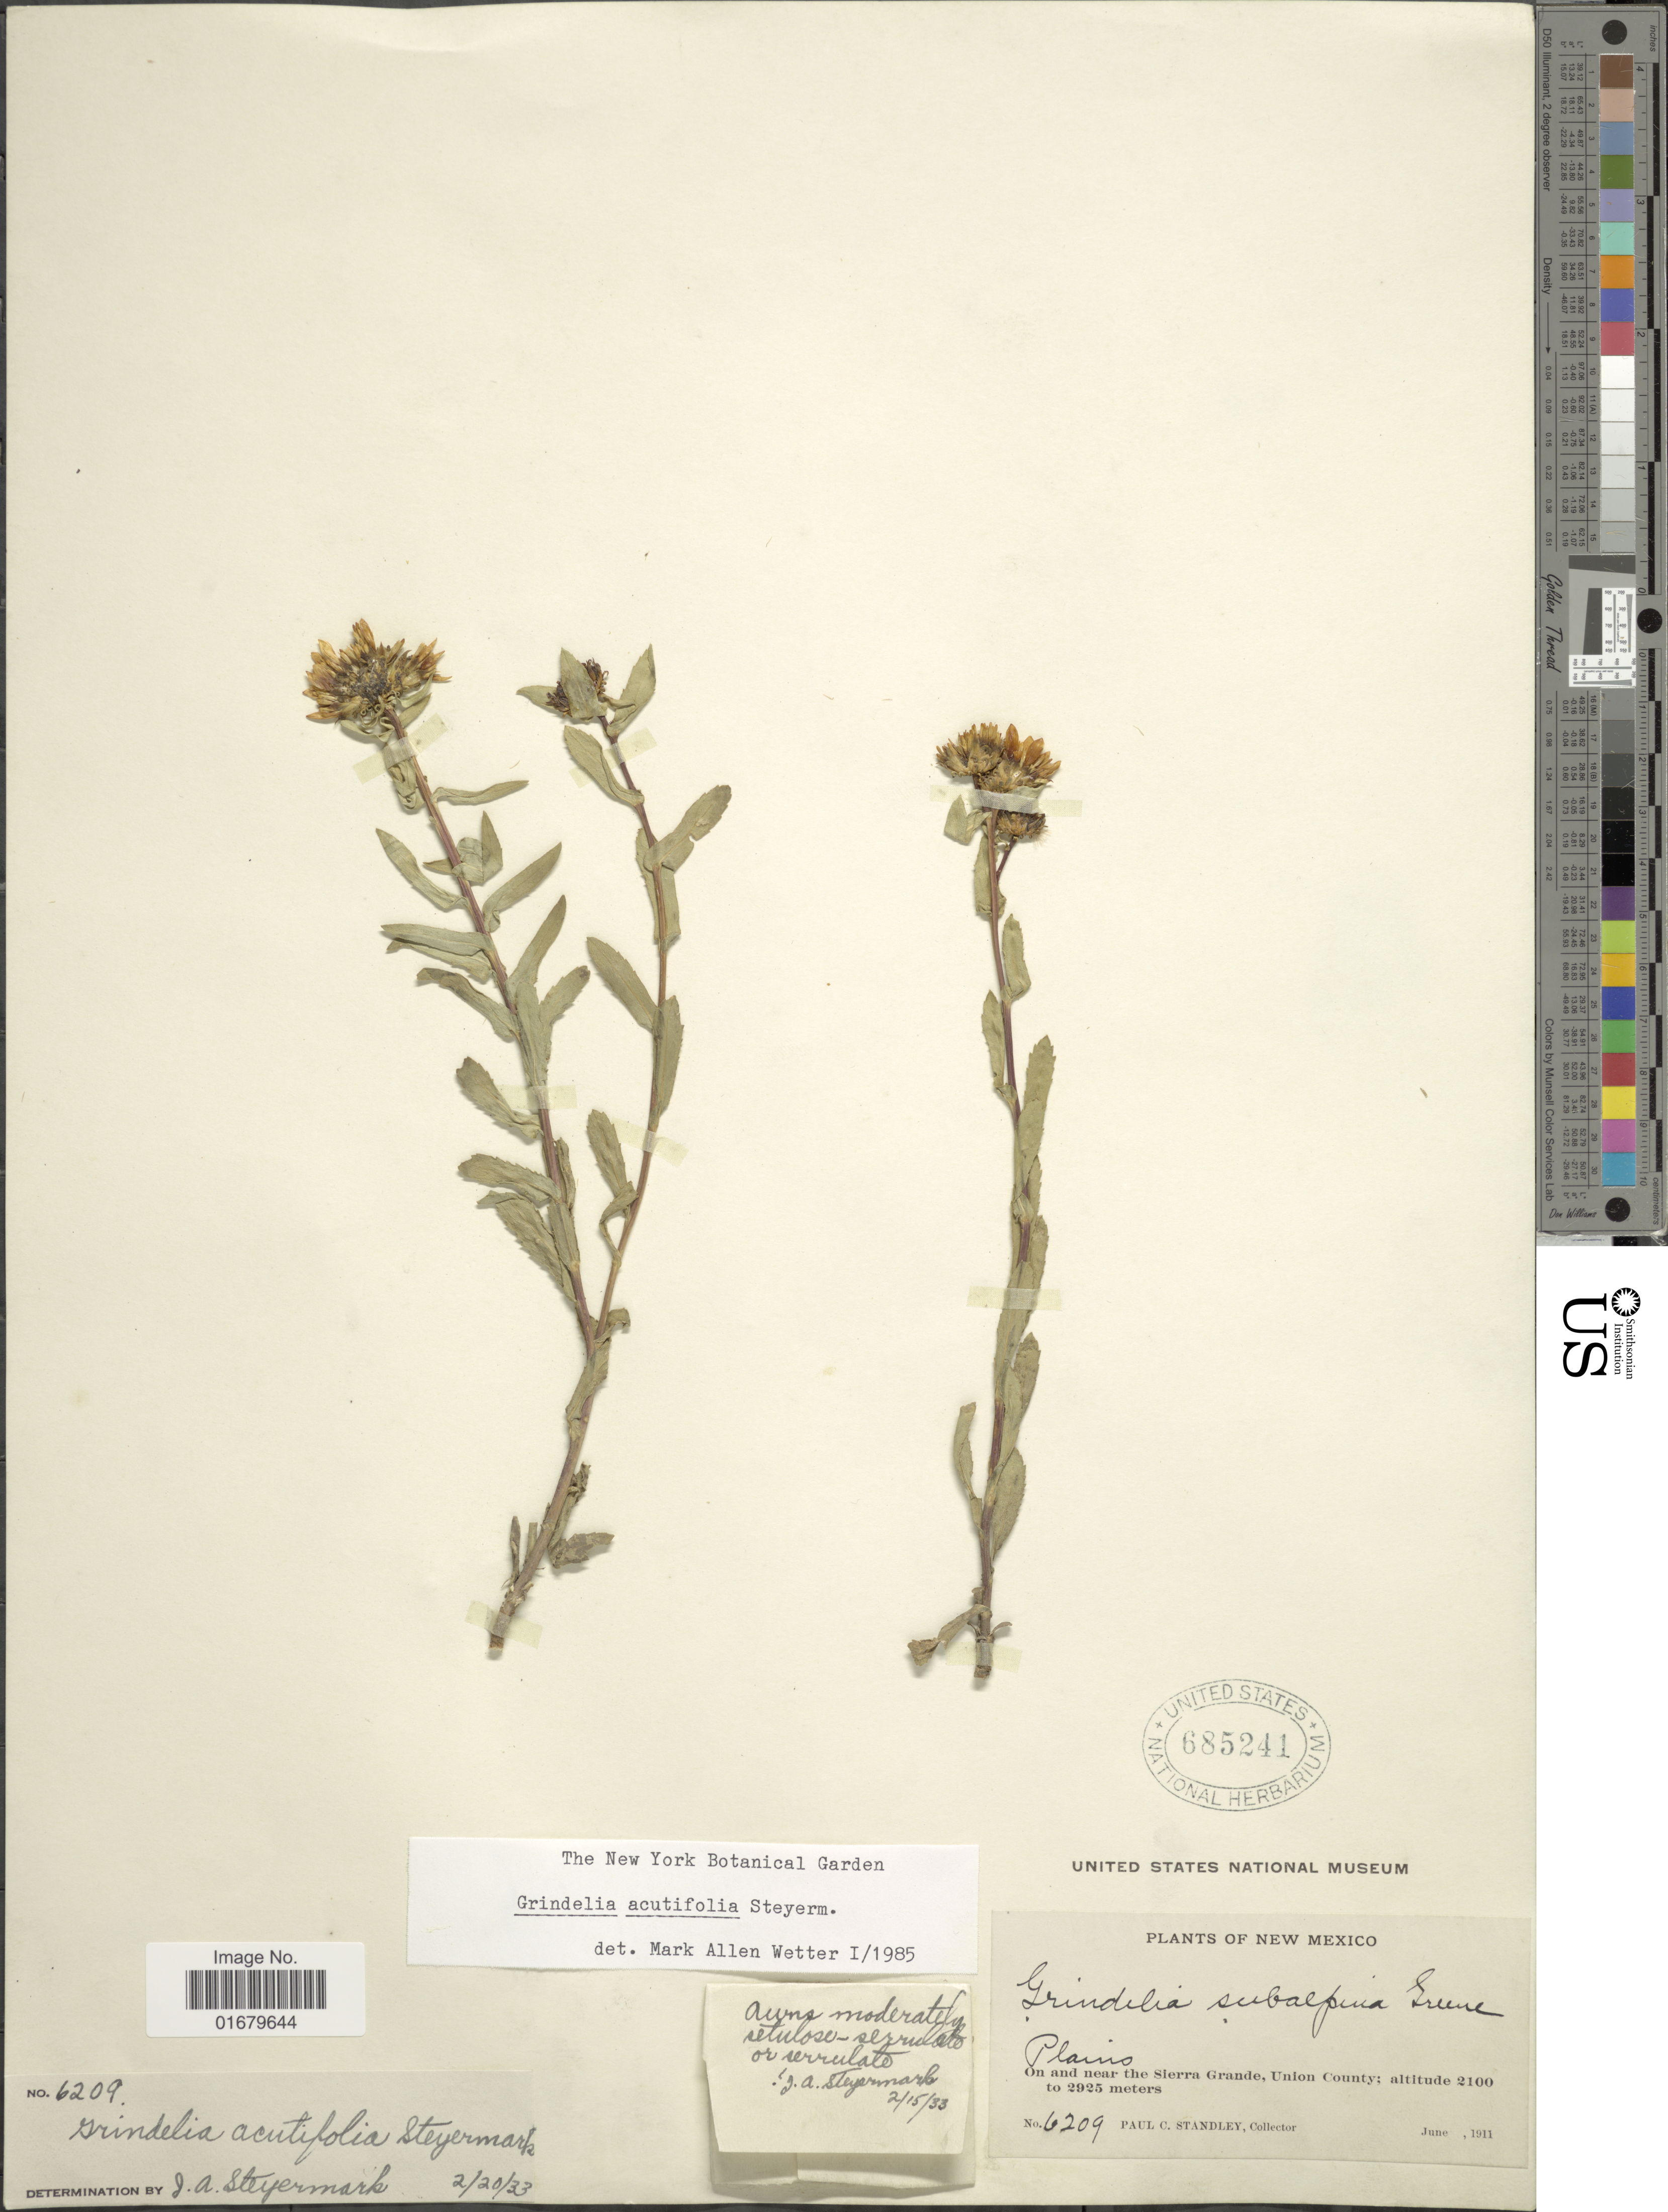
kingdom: Plantae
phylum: Tracheophyta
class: Magnoliopsida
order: Asterales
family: Asteraceae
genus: Grindelia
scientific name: Grindelia acutifolia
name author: Steyerm.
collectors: P. C. Standley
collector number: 6209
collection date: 1911-06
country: United States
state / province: New Mexico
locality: Plaino, on and near the Sierra Grande, Union County.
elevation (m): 2100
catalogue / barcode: US 685241